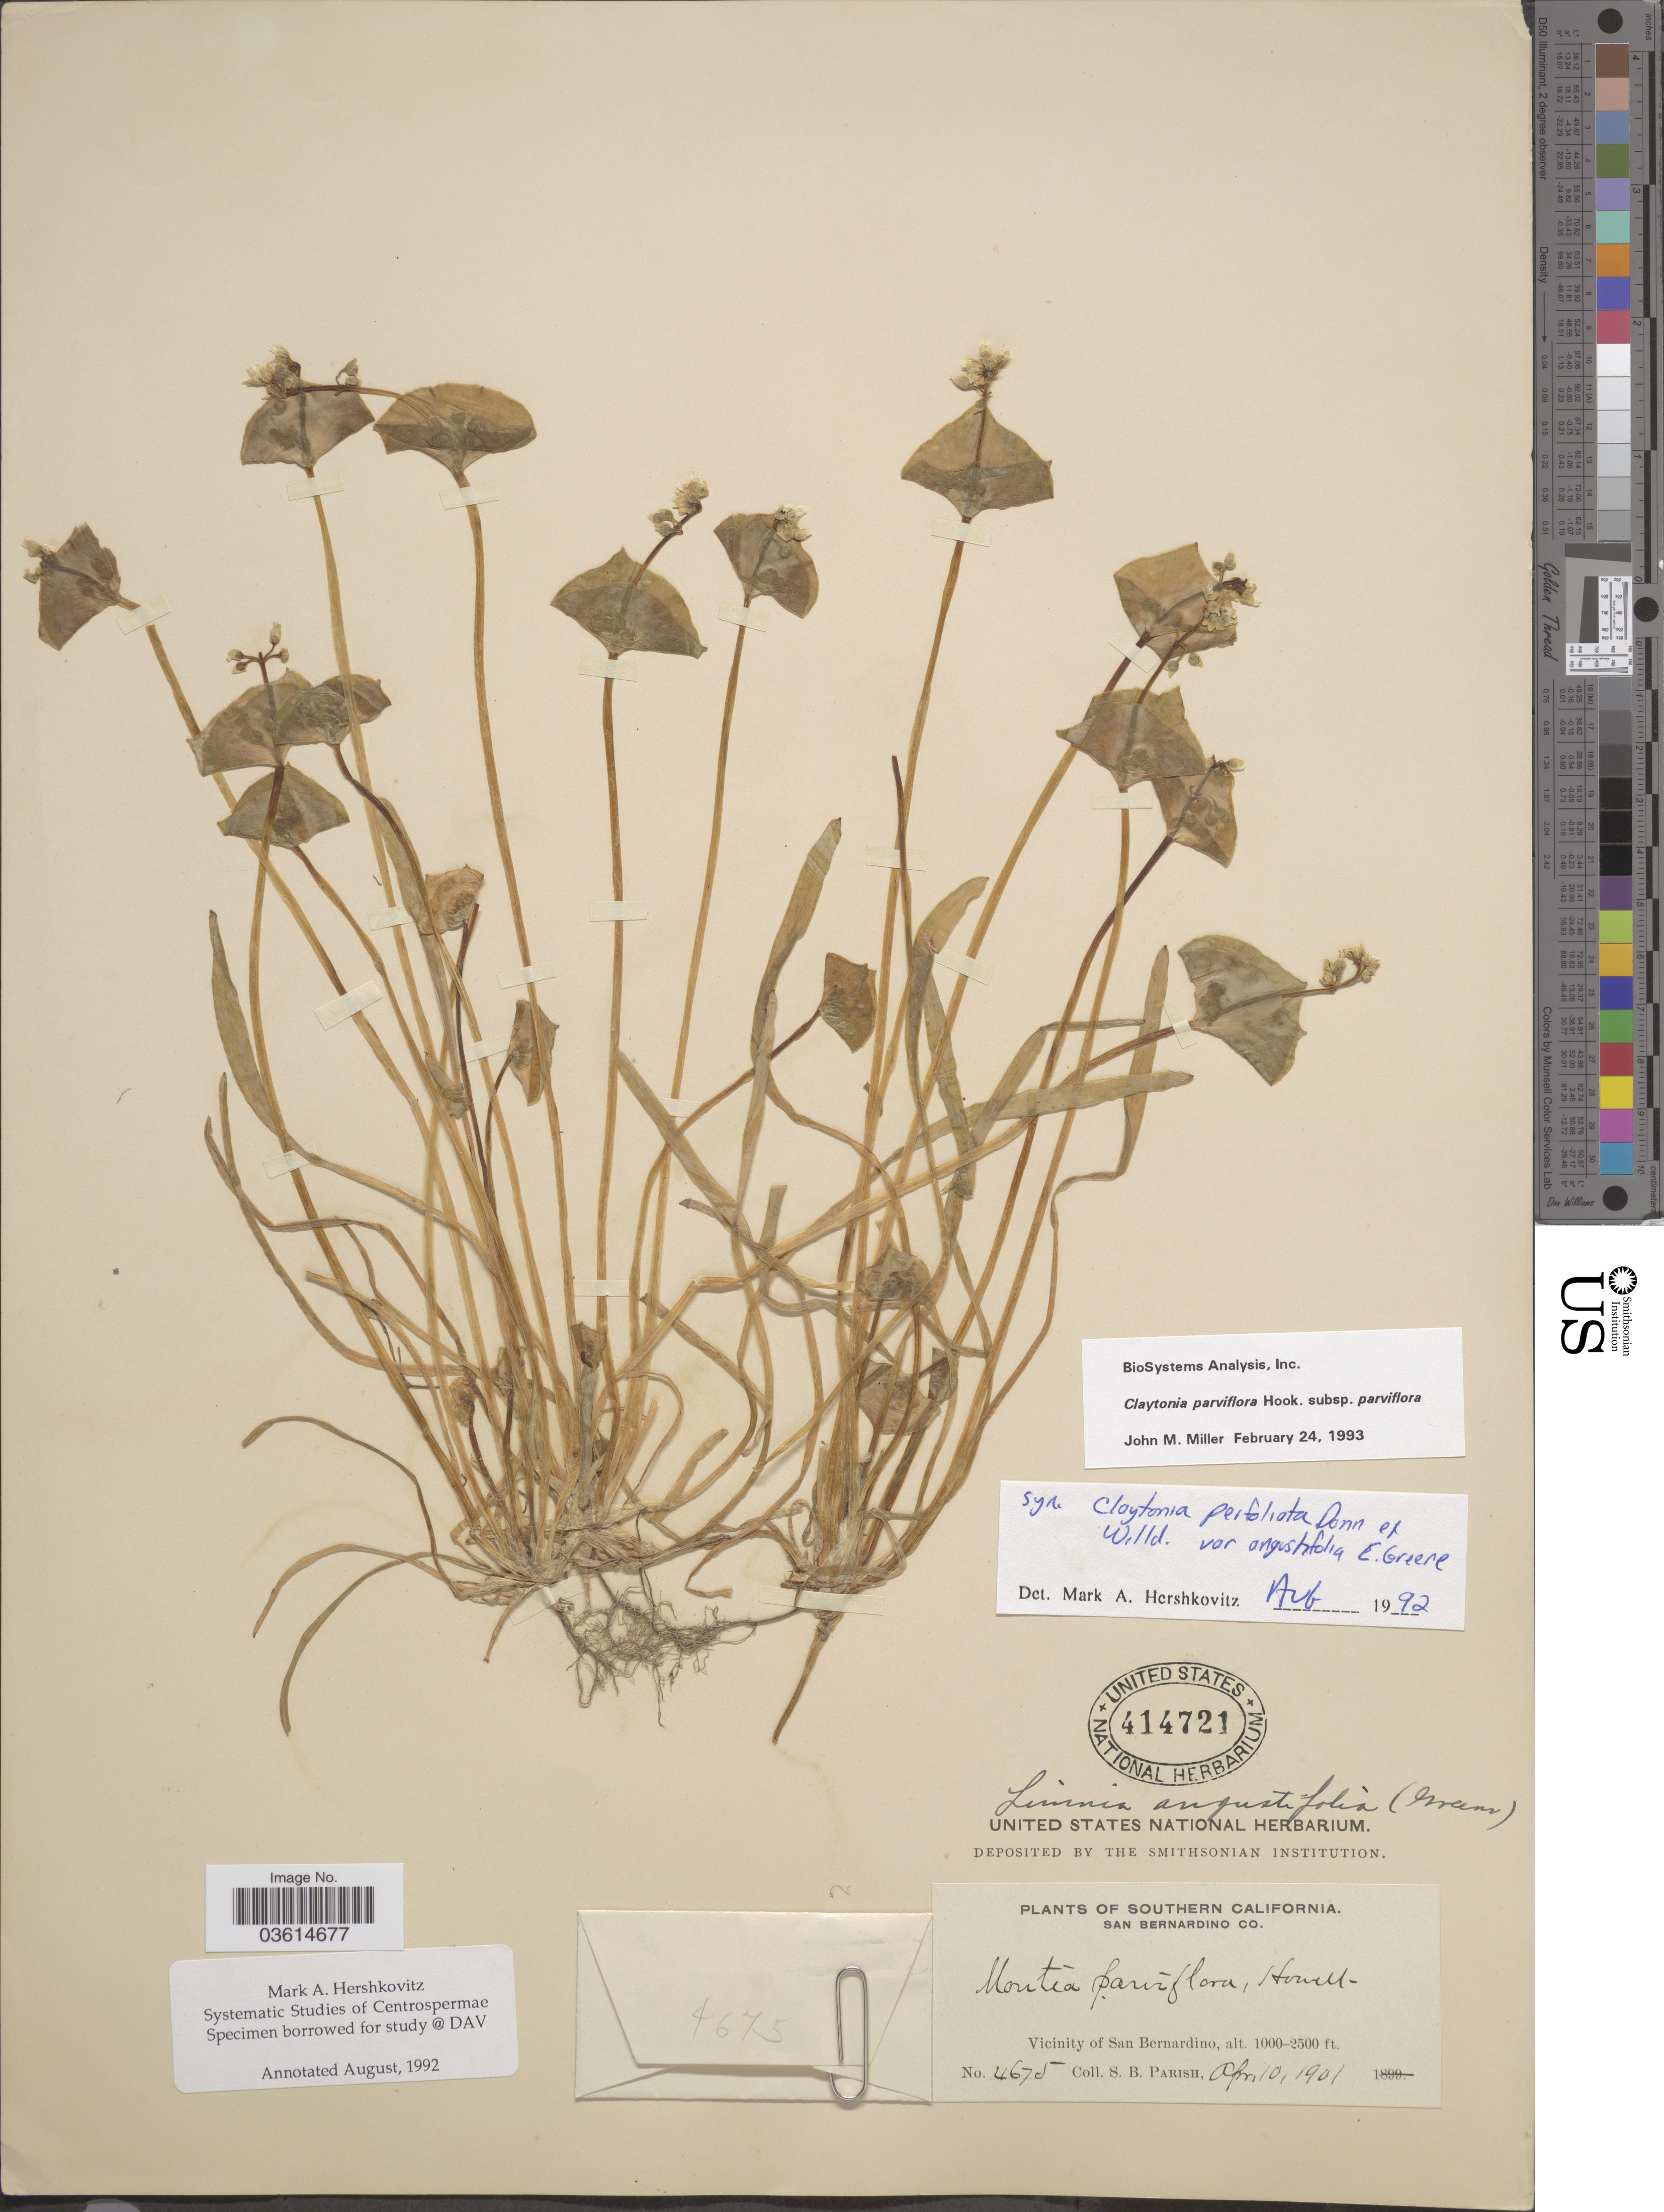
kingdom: Plantae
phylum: Tracheophyta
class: Magnoliopsida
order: Caryophyllales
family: Montiaceae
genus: Claytonia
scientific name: Claytonia parviflora subsp. parviflora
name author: Douglas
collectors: S. B. Parish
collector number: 4675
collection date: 1901-04-10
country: United States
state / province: California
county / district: San Bernardino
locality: Southern California. San Bernardino Co. Vicinity of San Bernardino.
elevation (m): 305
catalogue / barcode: US 414721